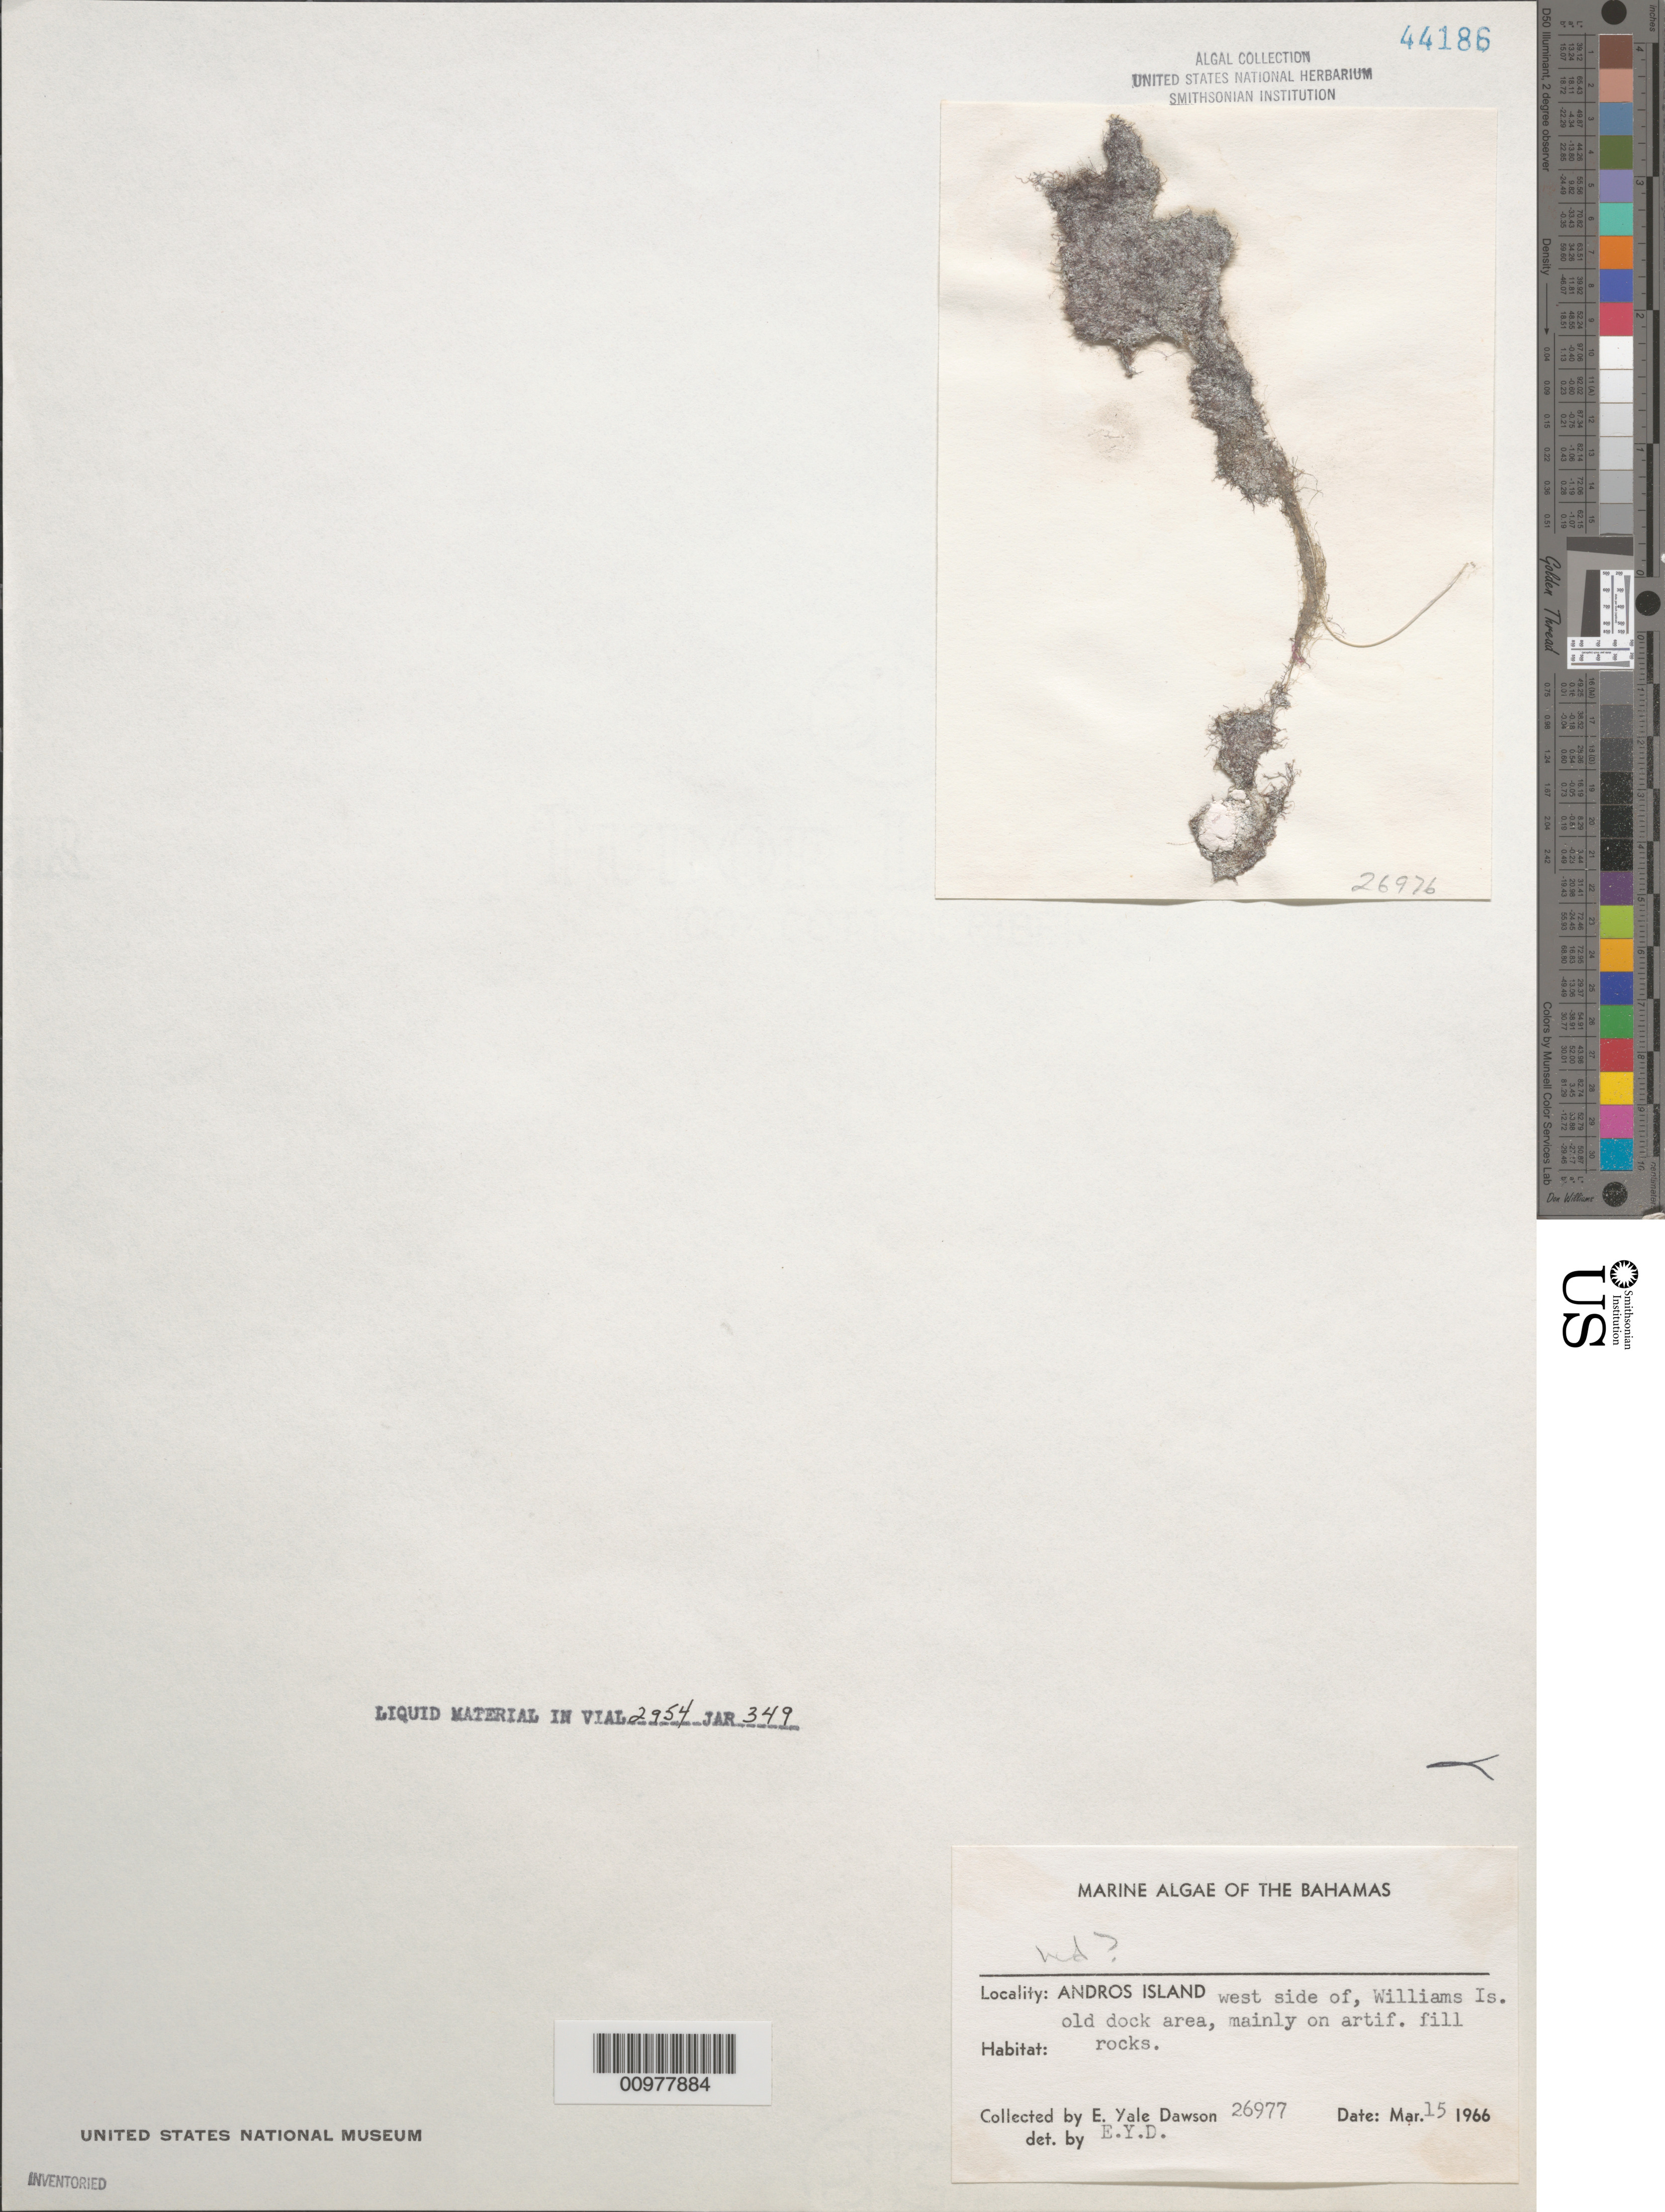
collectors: E. Y. Dawson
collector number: EYD 26977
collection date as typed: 15 Mar 1966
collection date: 1966-03-15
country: Bahamas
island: Andros Island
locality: West side of Andros Island, Williams Island old dock area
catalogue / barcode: US 44186